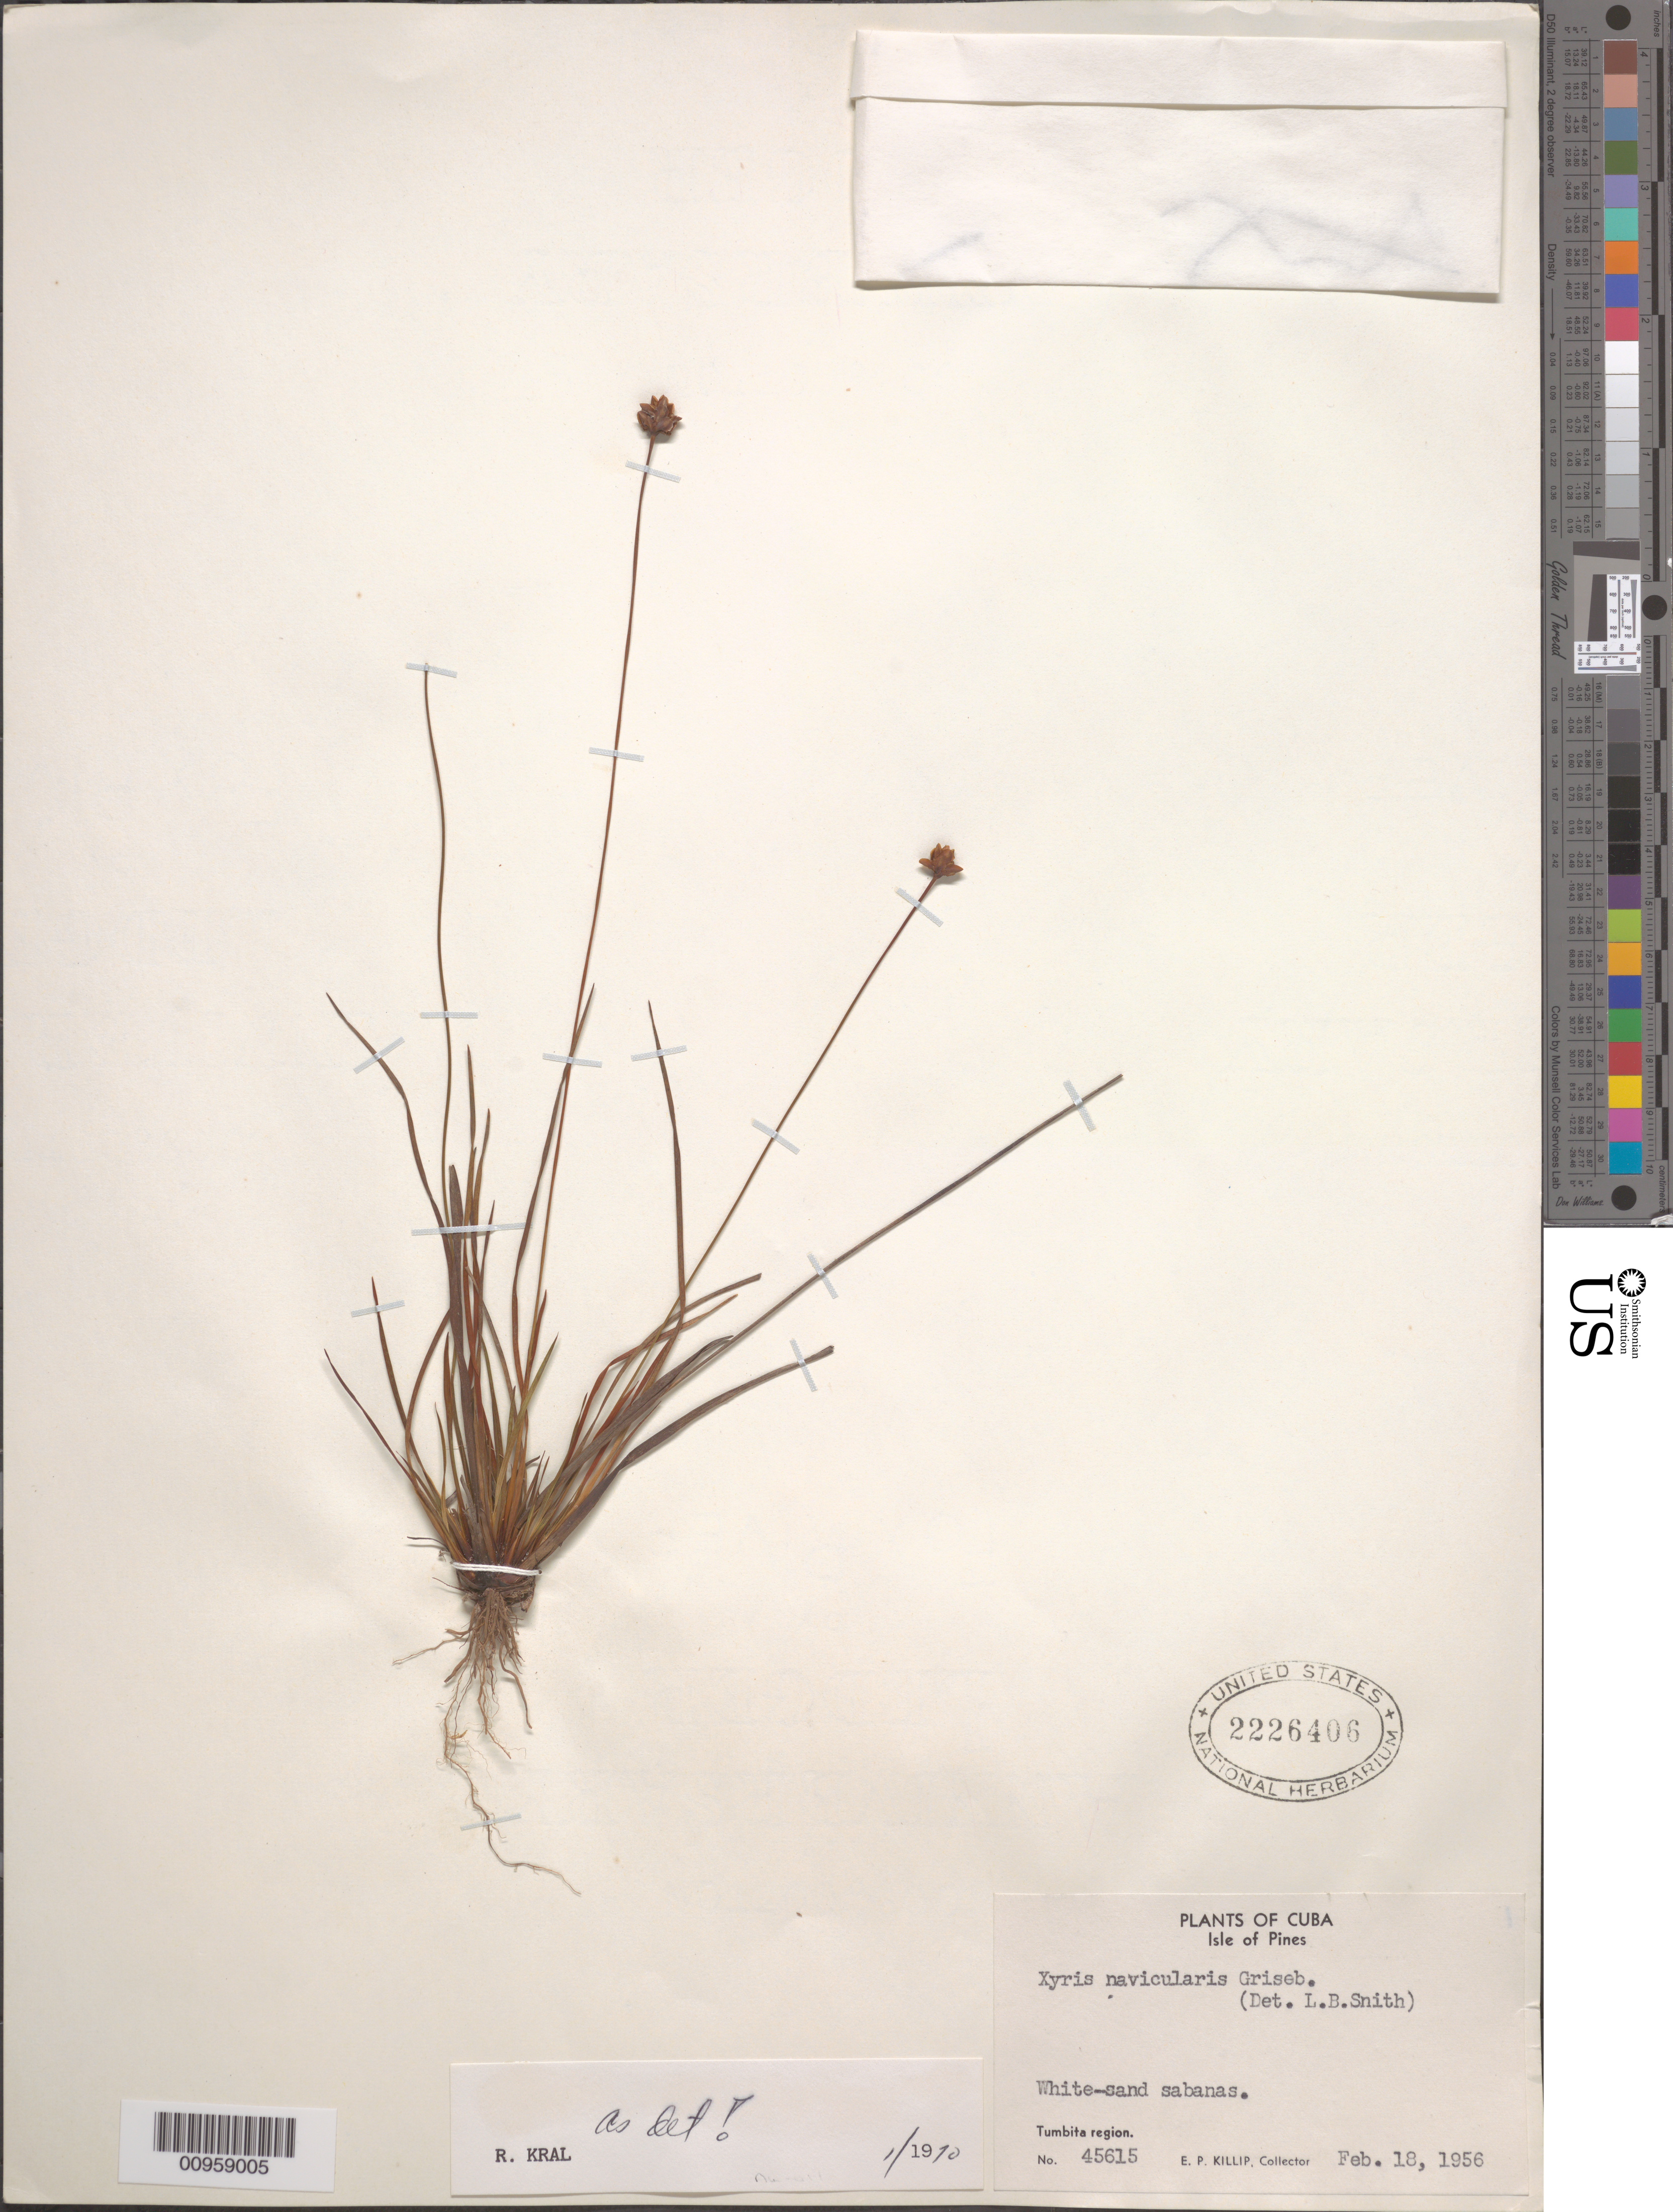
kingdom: Plantae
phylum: Tracheophyta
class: Liliopsida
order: Poales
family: Xyridaceae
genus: Xyris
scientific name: Xyris navicularis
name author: Griseb.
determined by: Kral, Robert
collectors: E. P. Killip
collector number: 45615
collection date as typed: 18 Feb 1956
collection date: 1956-02-18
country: Cuba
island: Isla de la Juventud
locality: Tumbita Region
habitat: White-sand sabanas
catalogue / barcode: US 2226406